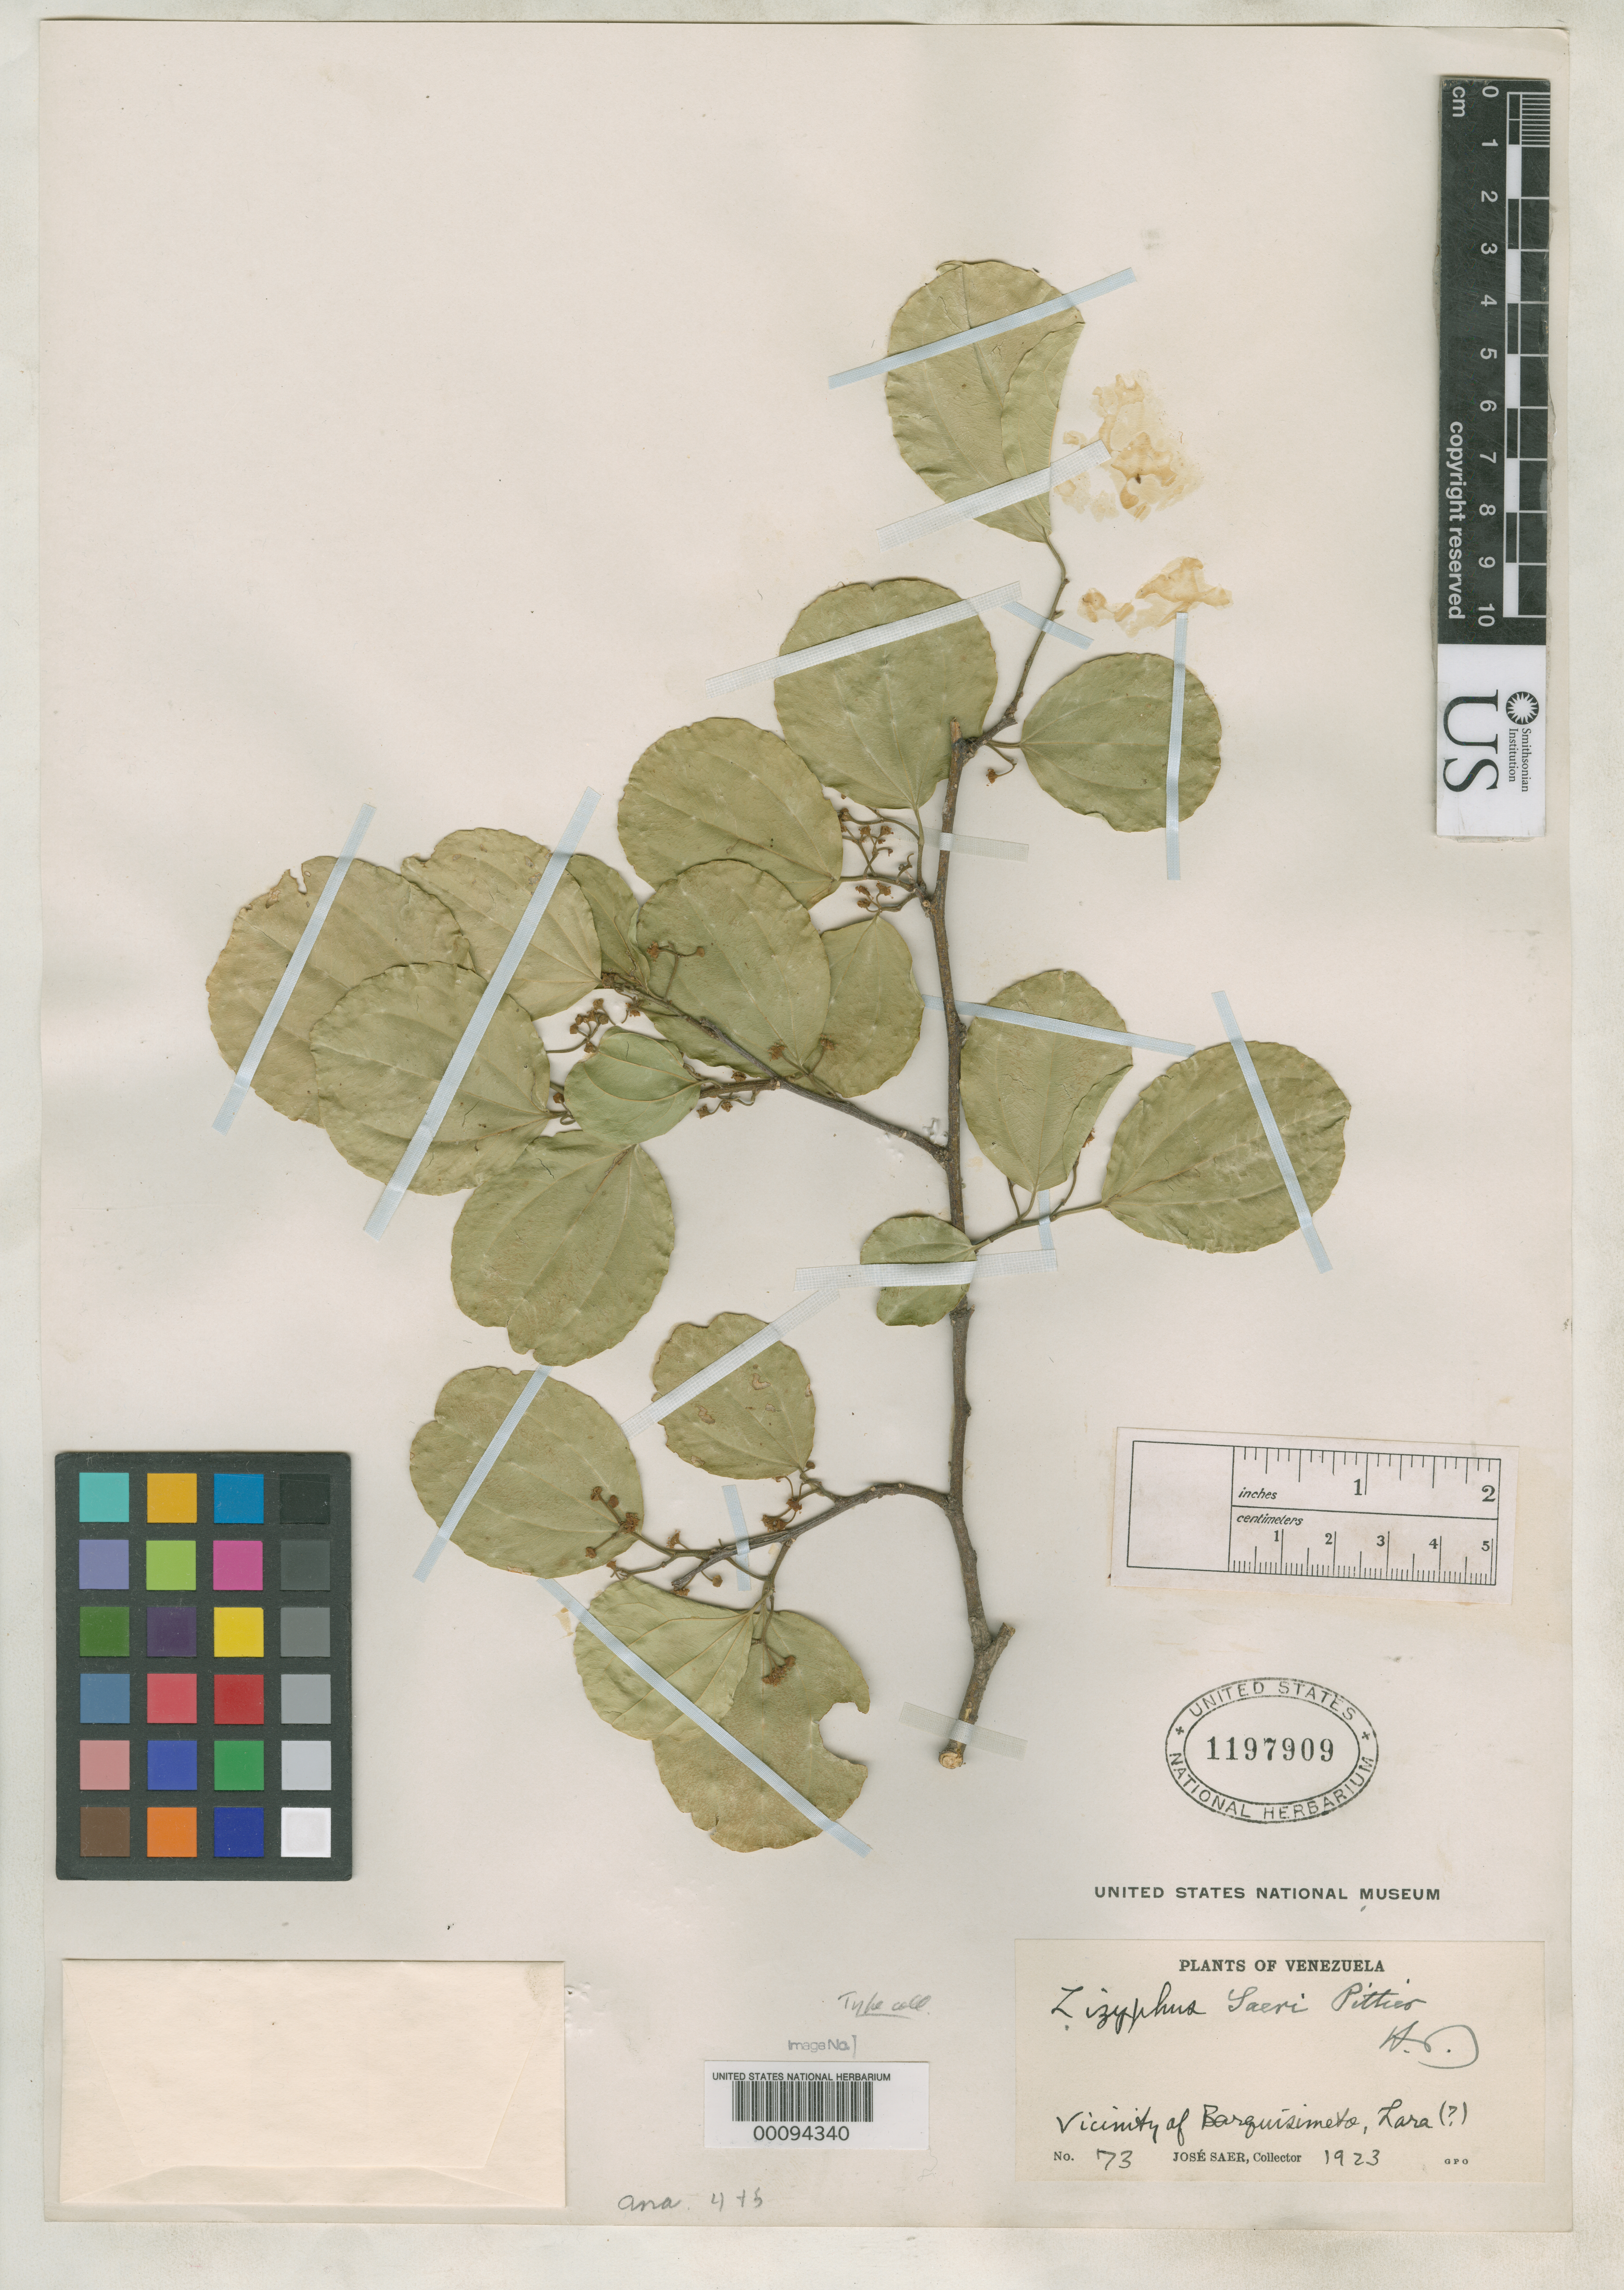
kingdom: Plantae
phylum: Tracheophyta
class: Magnoliopsida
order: Rosales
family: Rhamnaceae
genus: Ziziphus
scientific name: Ziziphus saeri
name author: Pittier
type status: Type Collection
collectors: J. Saer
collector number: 73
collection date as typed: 1923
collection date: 1923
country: Venezuela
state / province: Lara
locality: Vicinity of Barquisimeto.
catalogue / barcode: US 1197909